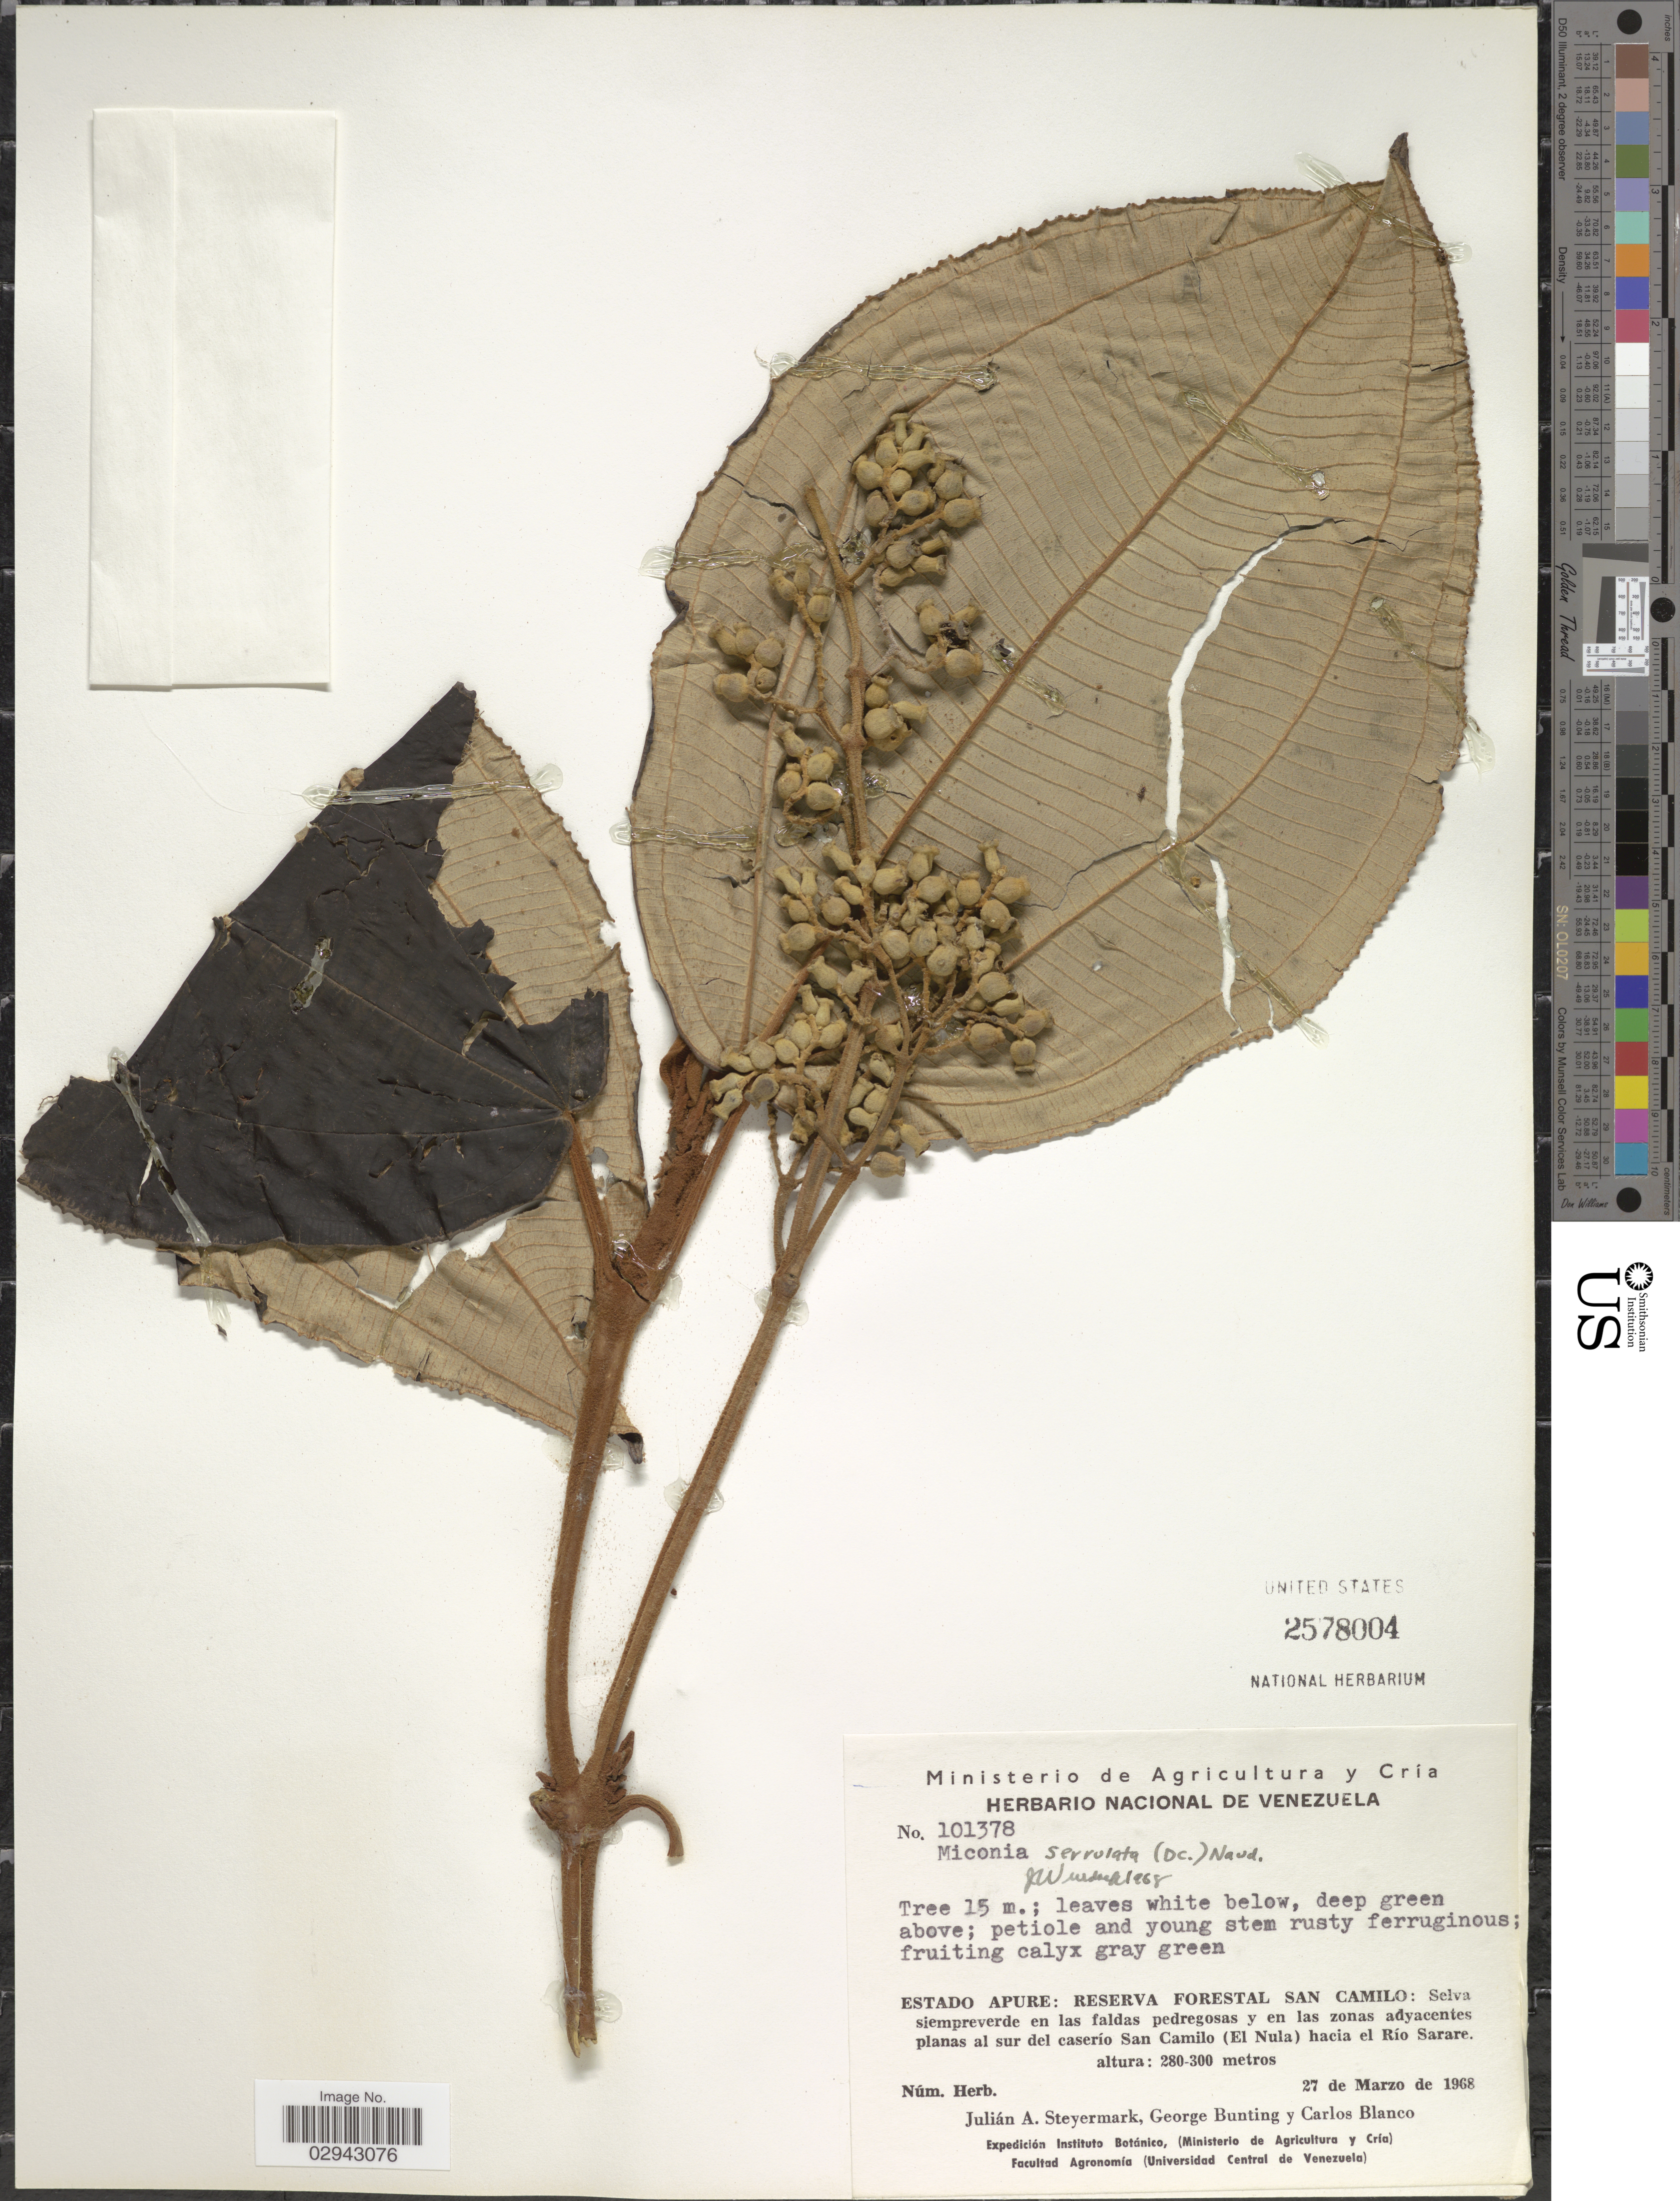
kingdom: Plantae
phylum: Tracheophyta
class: Magnoliopsida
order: Myrtales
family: Melastomataceae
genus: Miconia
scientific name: Miconia serrulata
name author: (DC.) Naudin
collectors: J. Steyermark, G. S. Bunting & C. Blanco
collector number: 101378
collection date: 1968-03-27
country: Venezuela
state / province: Apure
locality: Reserva Forestal San Camilo: Selva siempreverde en las faldas pedregosas y en las zonas adyacentes planas al sur del caserío San Camilo (El Nula) hacia el Río Sarare.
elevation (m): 280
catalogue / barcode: US 2578004